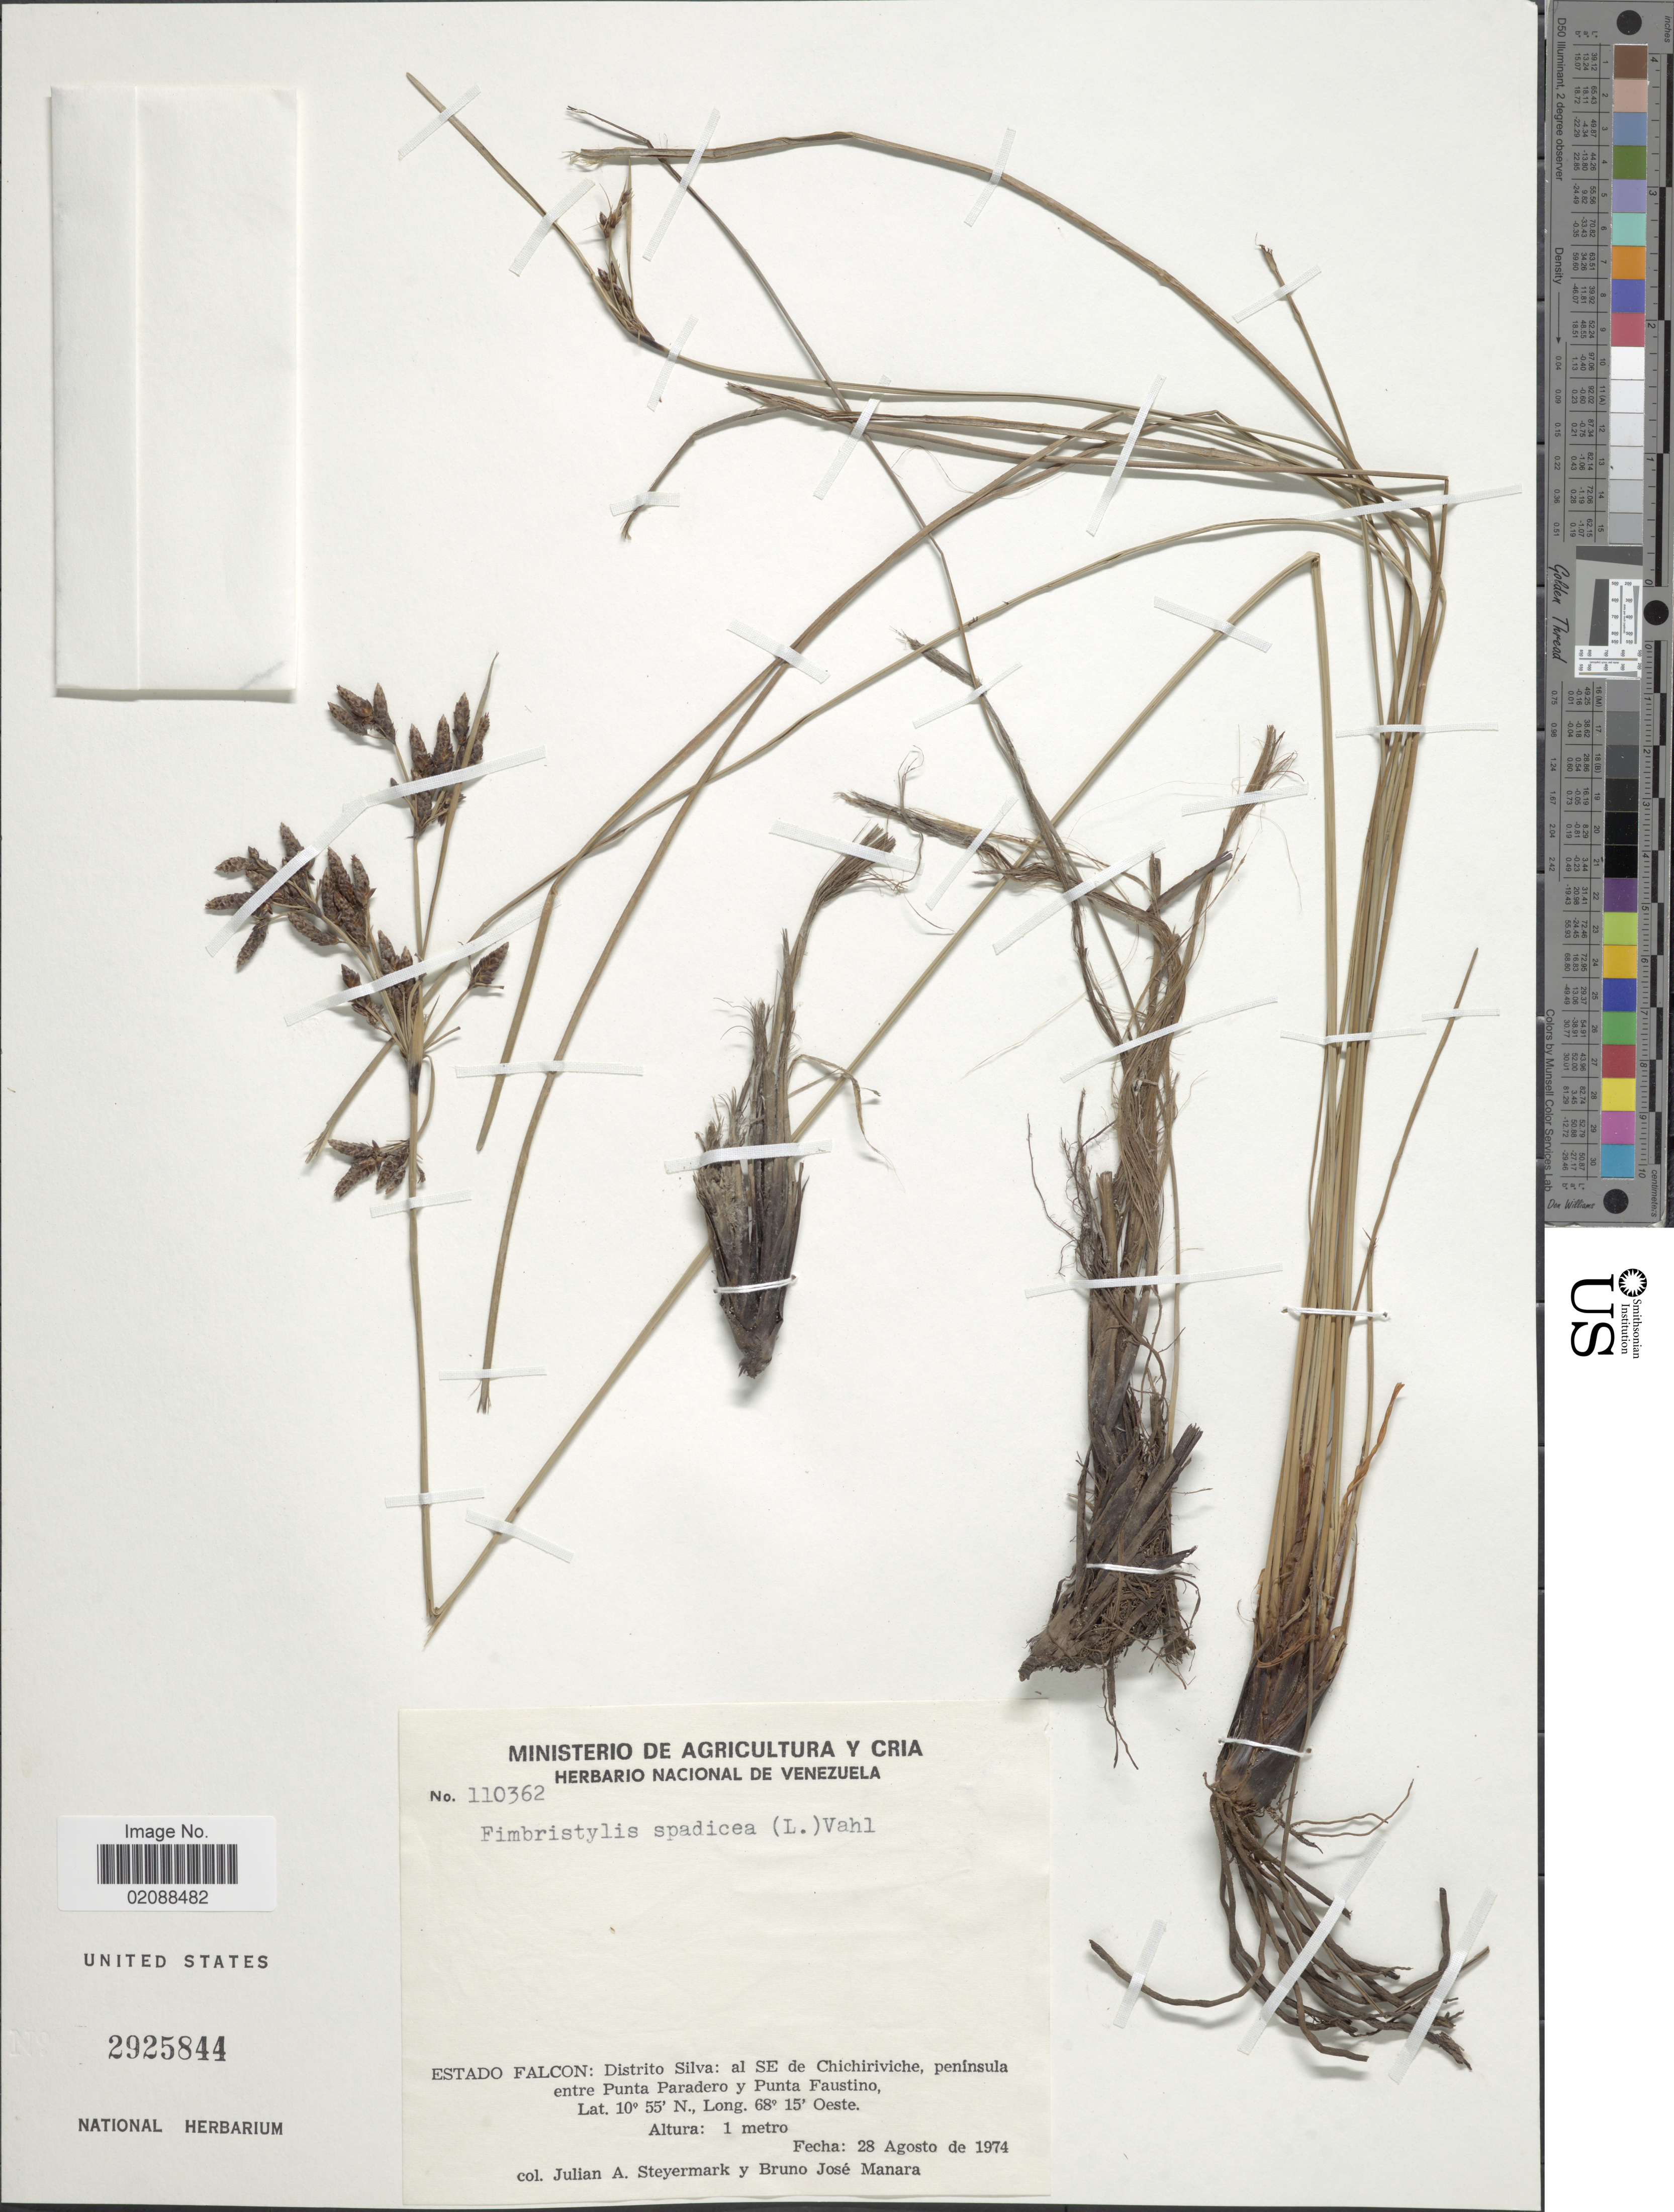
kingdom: Plantae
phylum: Tracheophyta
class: Liliopsida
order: Poales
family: Cyperaceae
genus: Fimbristylis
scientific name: Fimbristylis spadicea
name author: (L.) Vahl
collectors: J. Steyermark & B. Manara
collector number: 110362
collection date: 1974-08-28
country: Venezuela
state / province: Falcón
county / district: Silva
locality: Distrito Silva: al SE de Chichiriviche, peninsula entre Punta Paradero y Punto Faustino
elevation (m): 1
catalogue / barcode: US 2925844